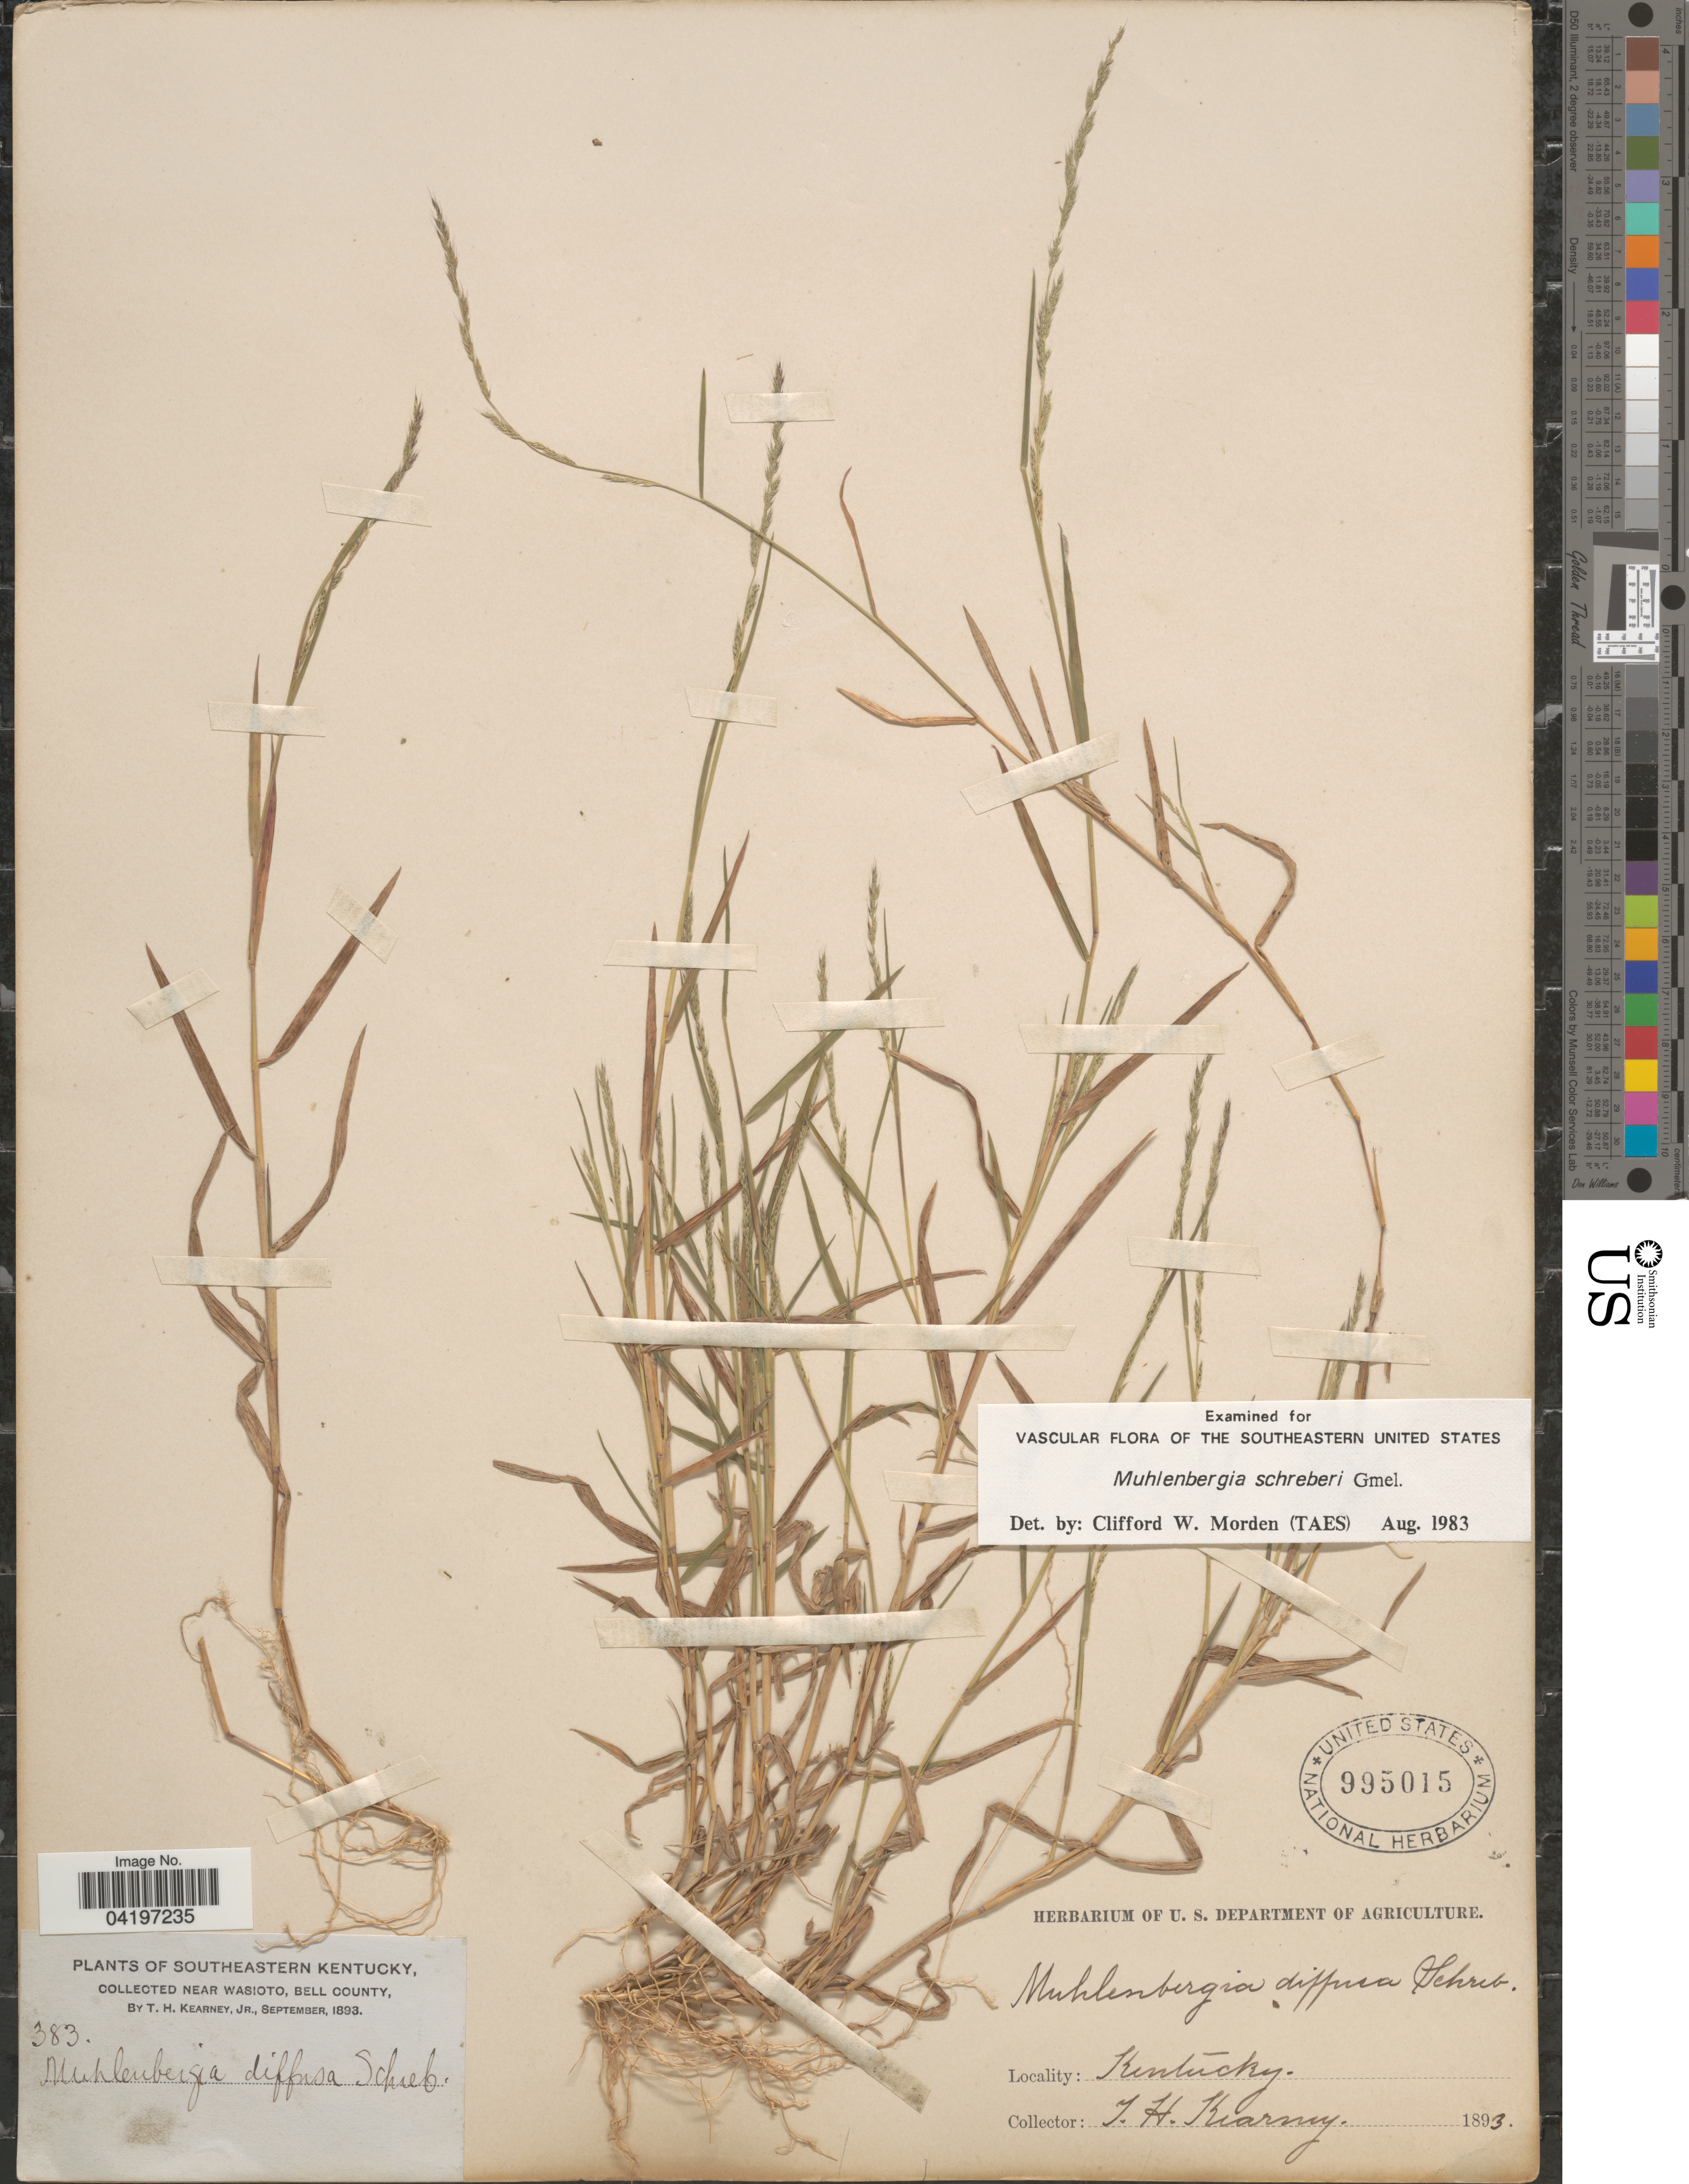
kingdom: Plantae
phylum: Tracheophyta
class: Liliopsida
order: Poales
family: Poaceae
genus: Muhlenbergia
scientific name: Muhlenbergia schreberi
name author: J.F. Gmel.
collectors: T. H. Kearney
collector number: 383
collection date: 1893-09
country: United States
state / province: Kentucky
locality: Southeastern Kentucky. Near Wasioto, Bell County.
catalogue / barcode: US 995015